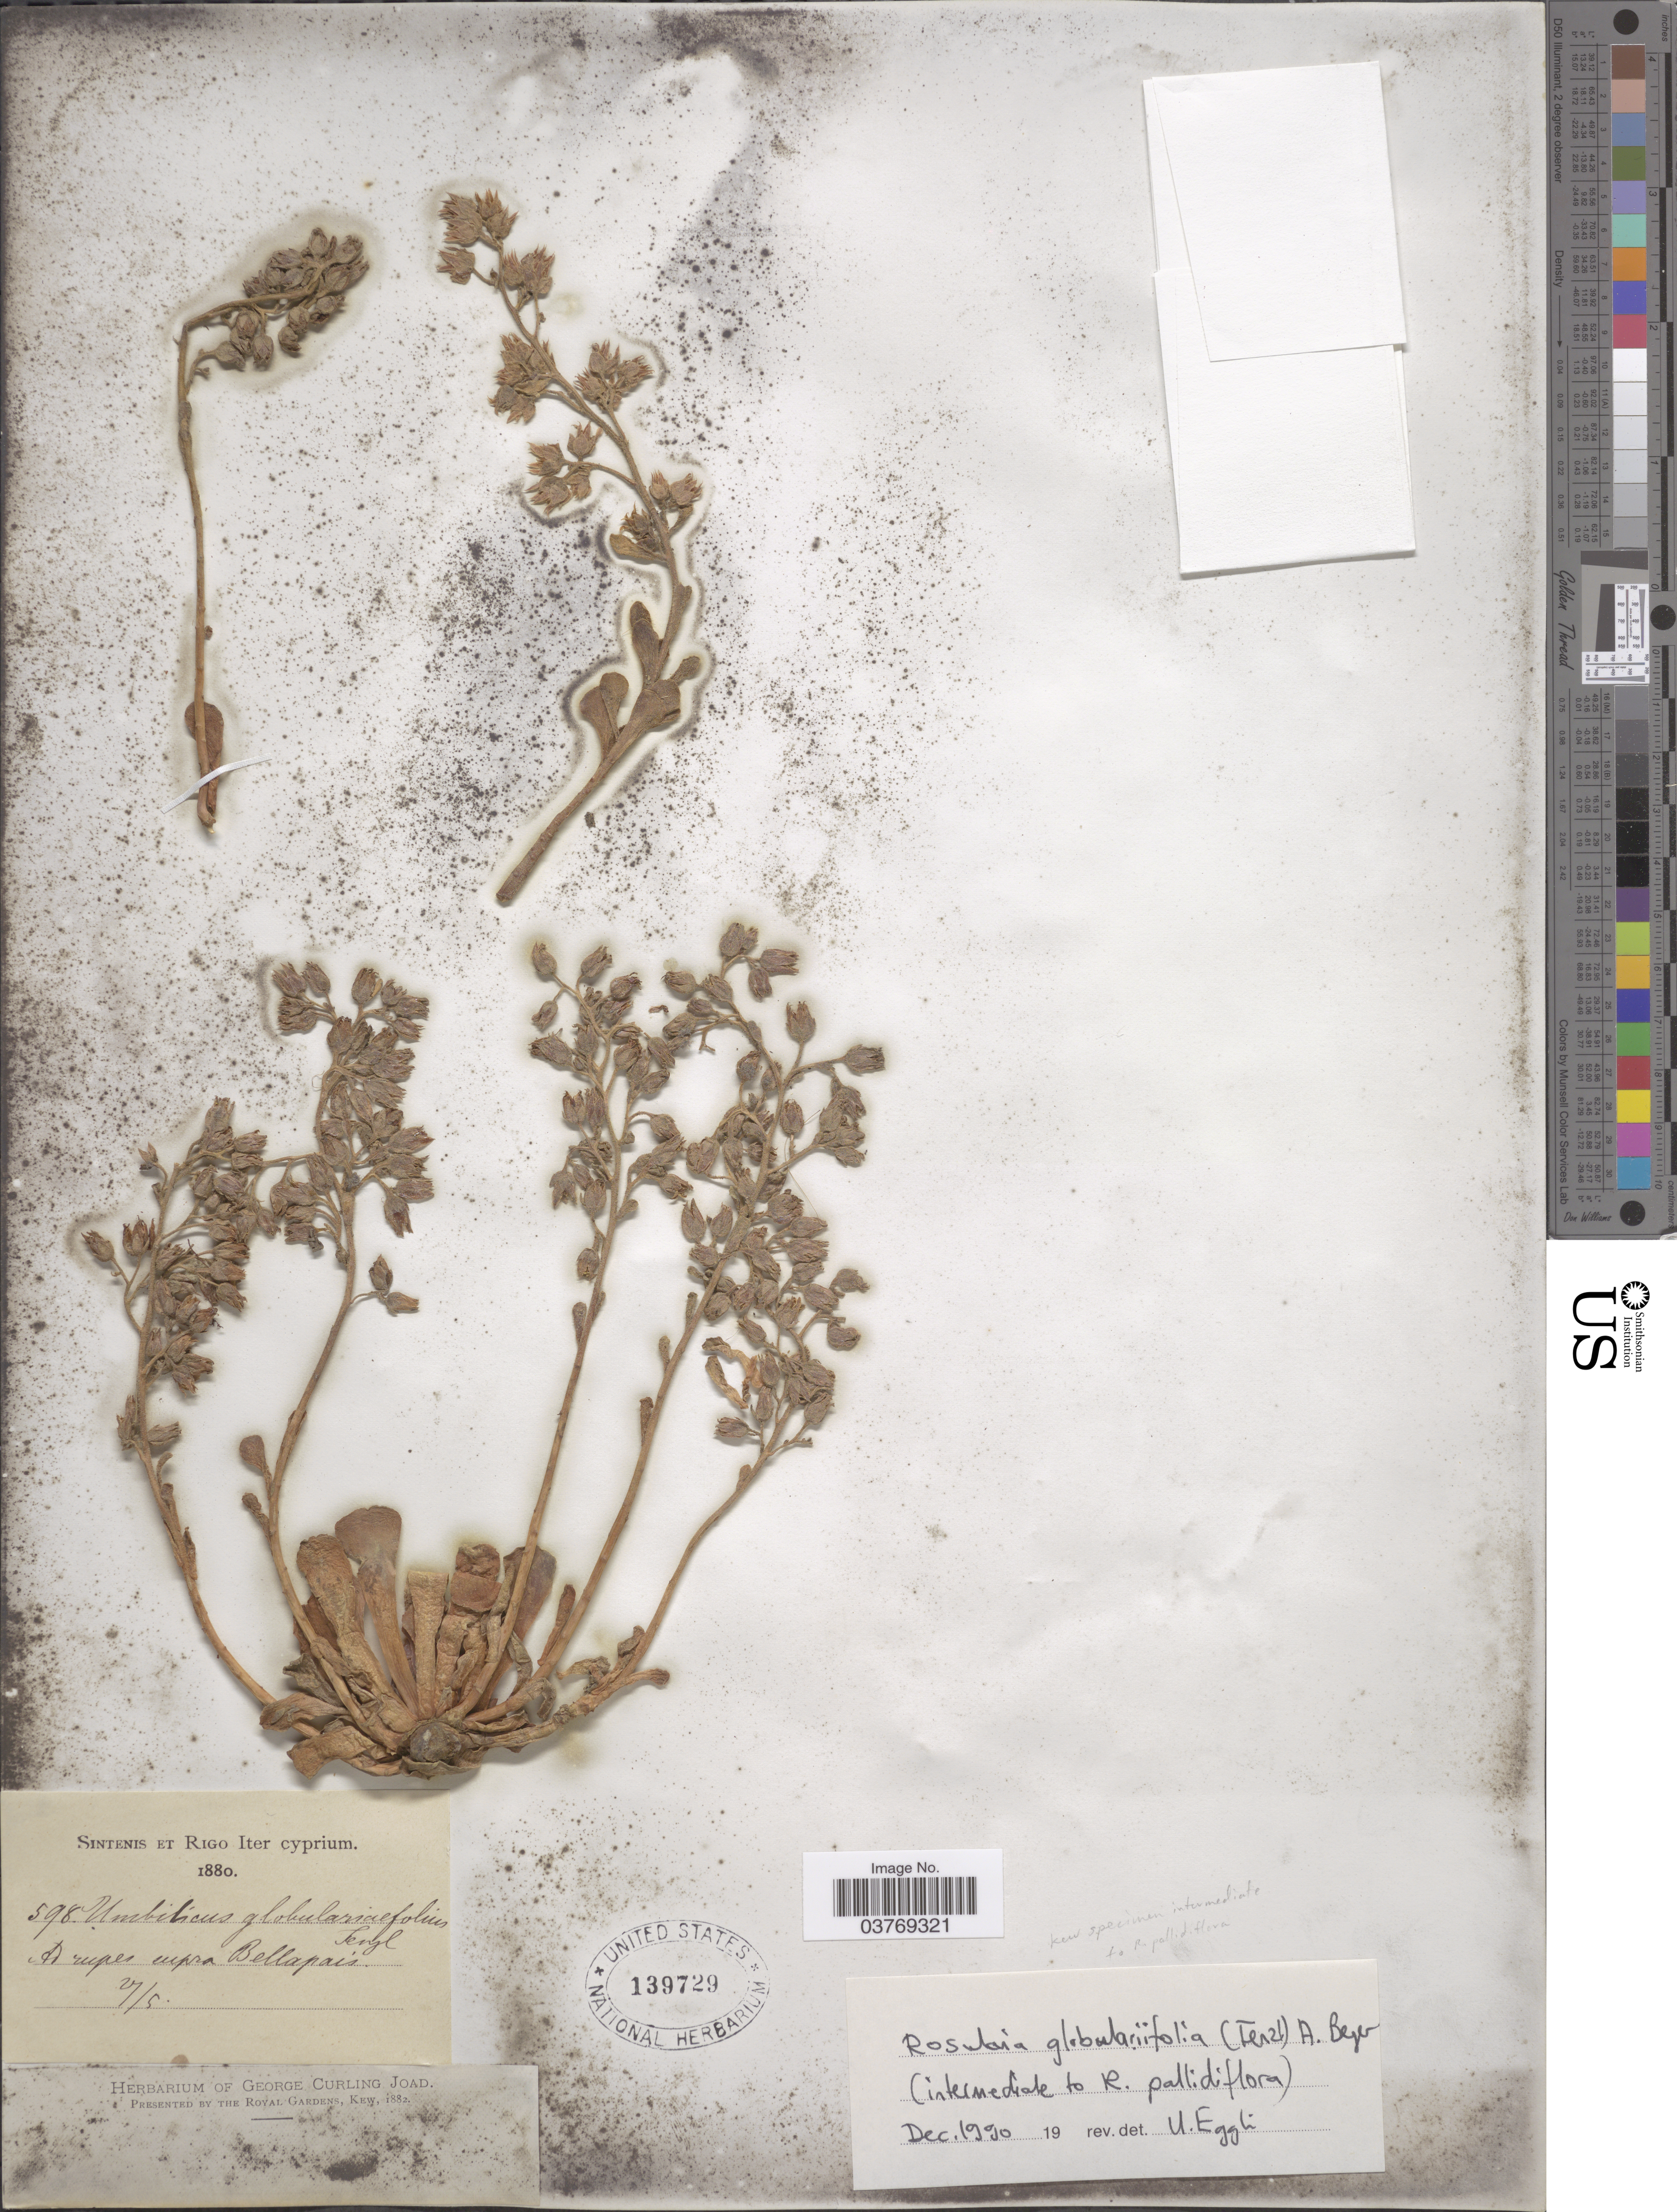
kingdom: Plantae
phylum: Tracheophyta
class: Magnoliopsida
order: Saxifragales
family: Crassulaceae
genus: Rosularia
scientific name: Rosularia globulariifolia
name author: (Fenzl) A. Berger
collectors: -. Sintenis & -- Rigo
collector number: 598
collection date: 1880-05-27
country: Cyprus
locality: Iter cyprium. A rupes supra Bellapais.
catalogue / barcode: US 139729